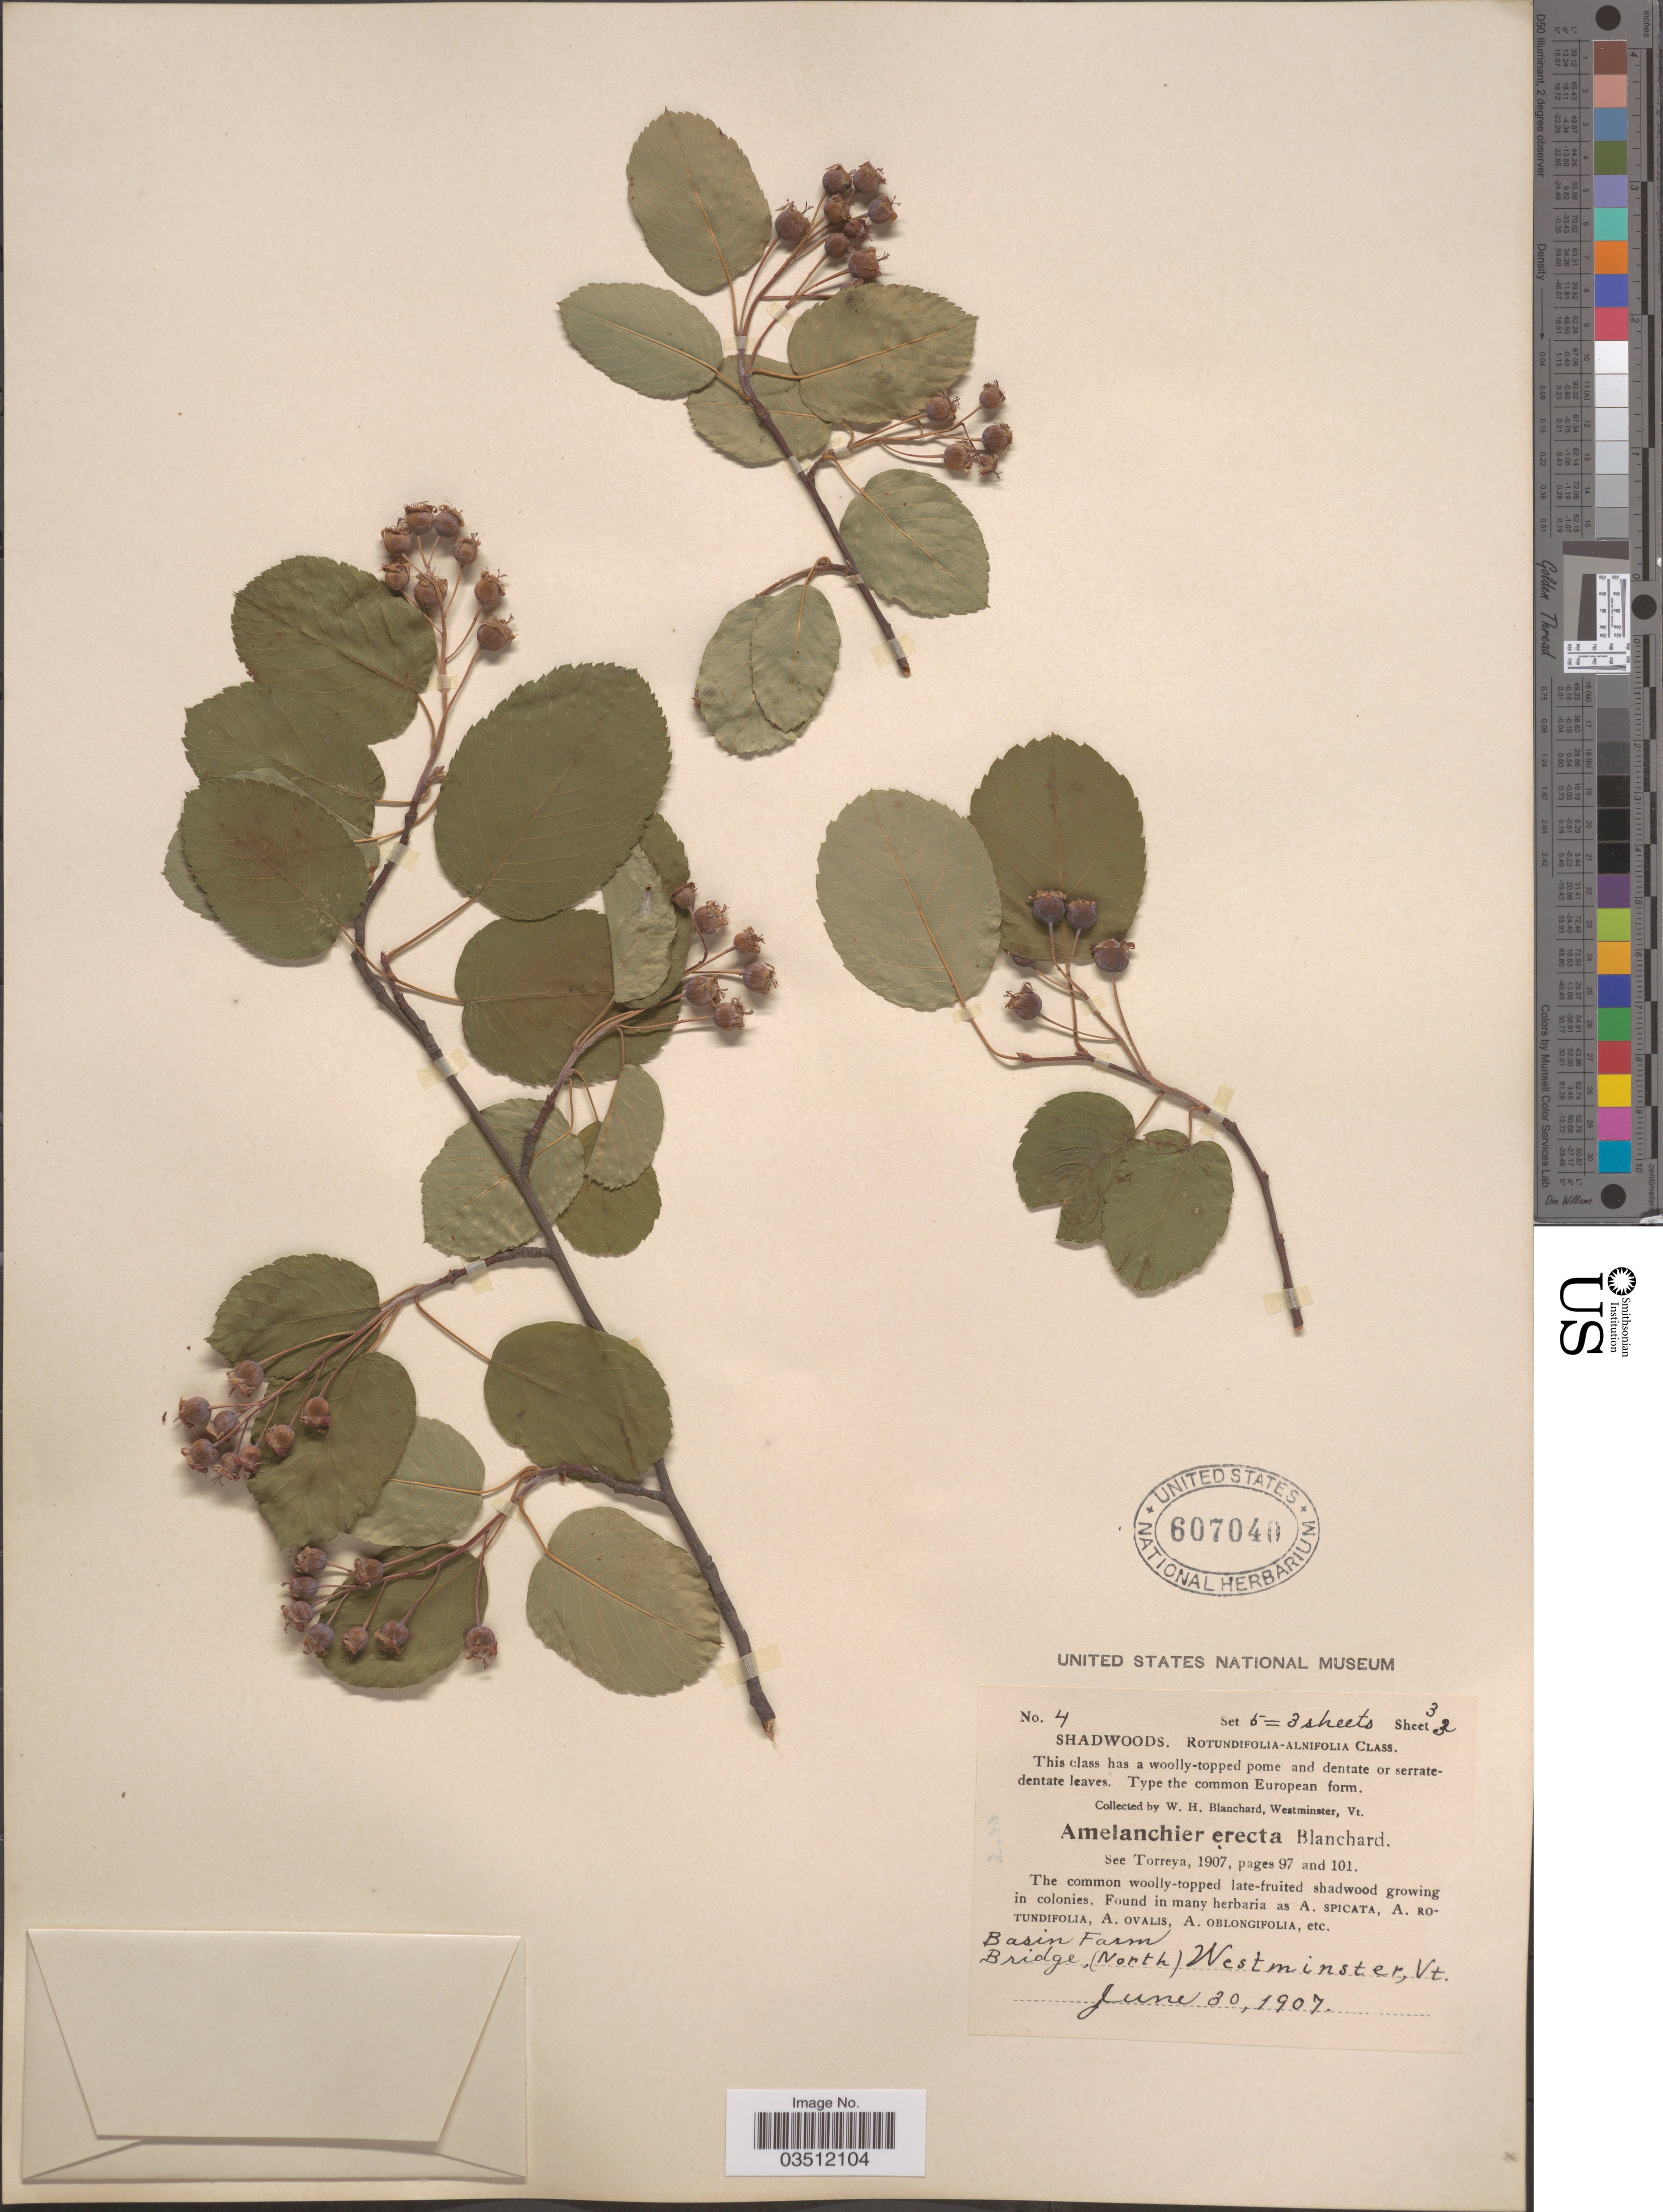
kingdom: Plantae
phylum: Tracheophyta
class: Magnoliopsida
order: Rosales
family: Rosaceae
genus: Amelanchier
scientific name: Amelanchier erecta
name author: Blanch.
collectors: W. H. Blanchard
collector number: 4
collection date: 1907-06-30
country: United States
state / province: Vermont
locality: Basin Farm Bridge, (North) Westminster.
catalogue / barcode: US 607040